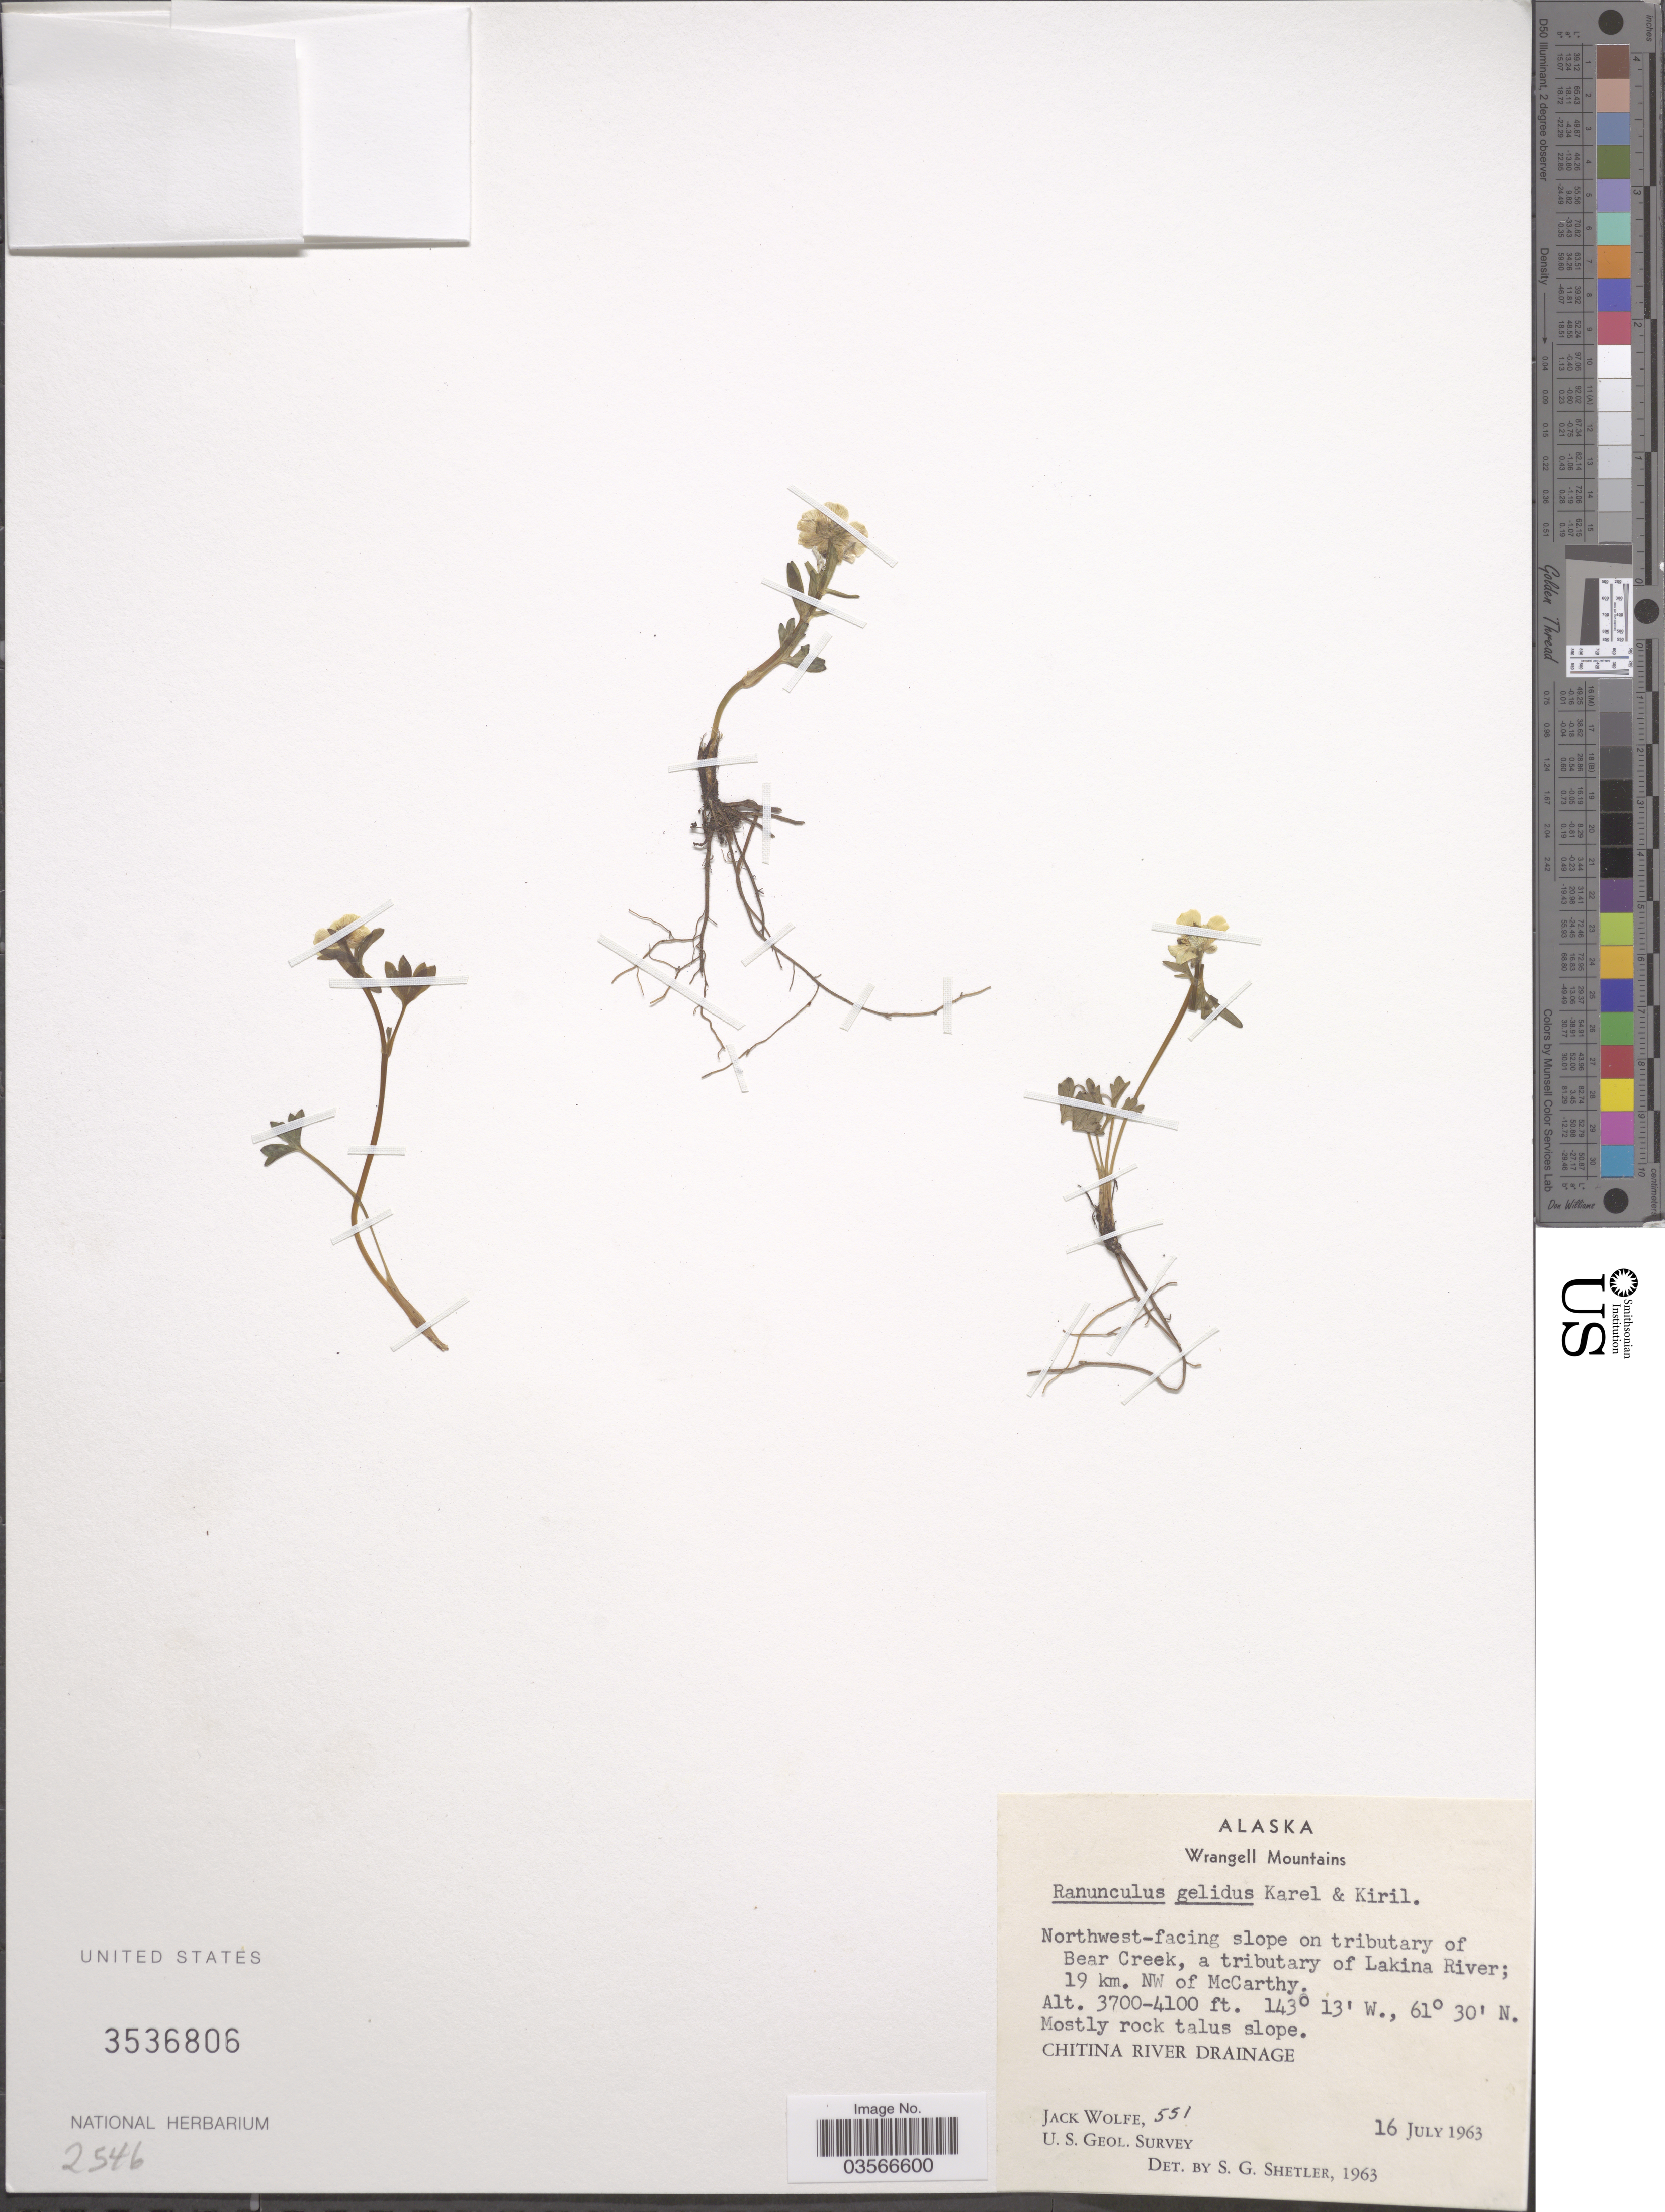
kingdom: Plantae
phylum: Tracheophyta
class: Magnoliopsida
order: Ranunculales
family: Ranunculaceae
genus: Ranunculus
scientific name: Ranunculus gelidus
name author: Kir. & Kar.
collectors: J. Wolfe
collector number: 551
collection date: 1963-07-16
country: United States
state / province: Alaska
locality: Wrangell Mountains. Northwest-facing slope on tributary of Bear Creek, a tributary of Lakina River; 19 km. NW of McCarthy. Chitina River Drainage.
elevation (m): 1128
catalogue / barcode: US 3536806